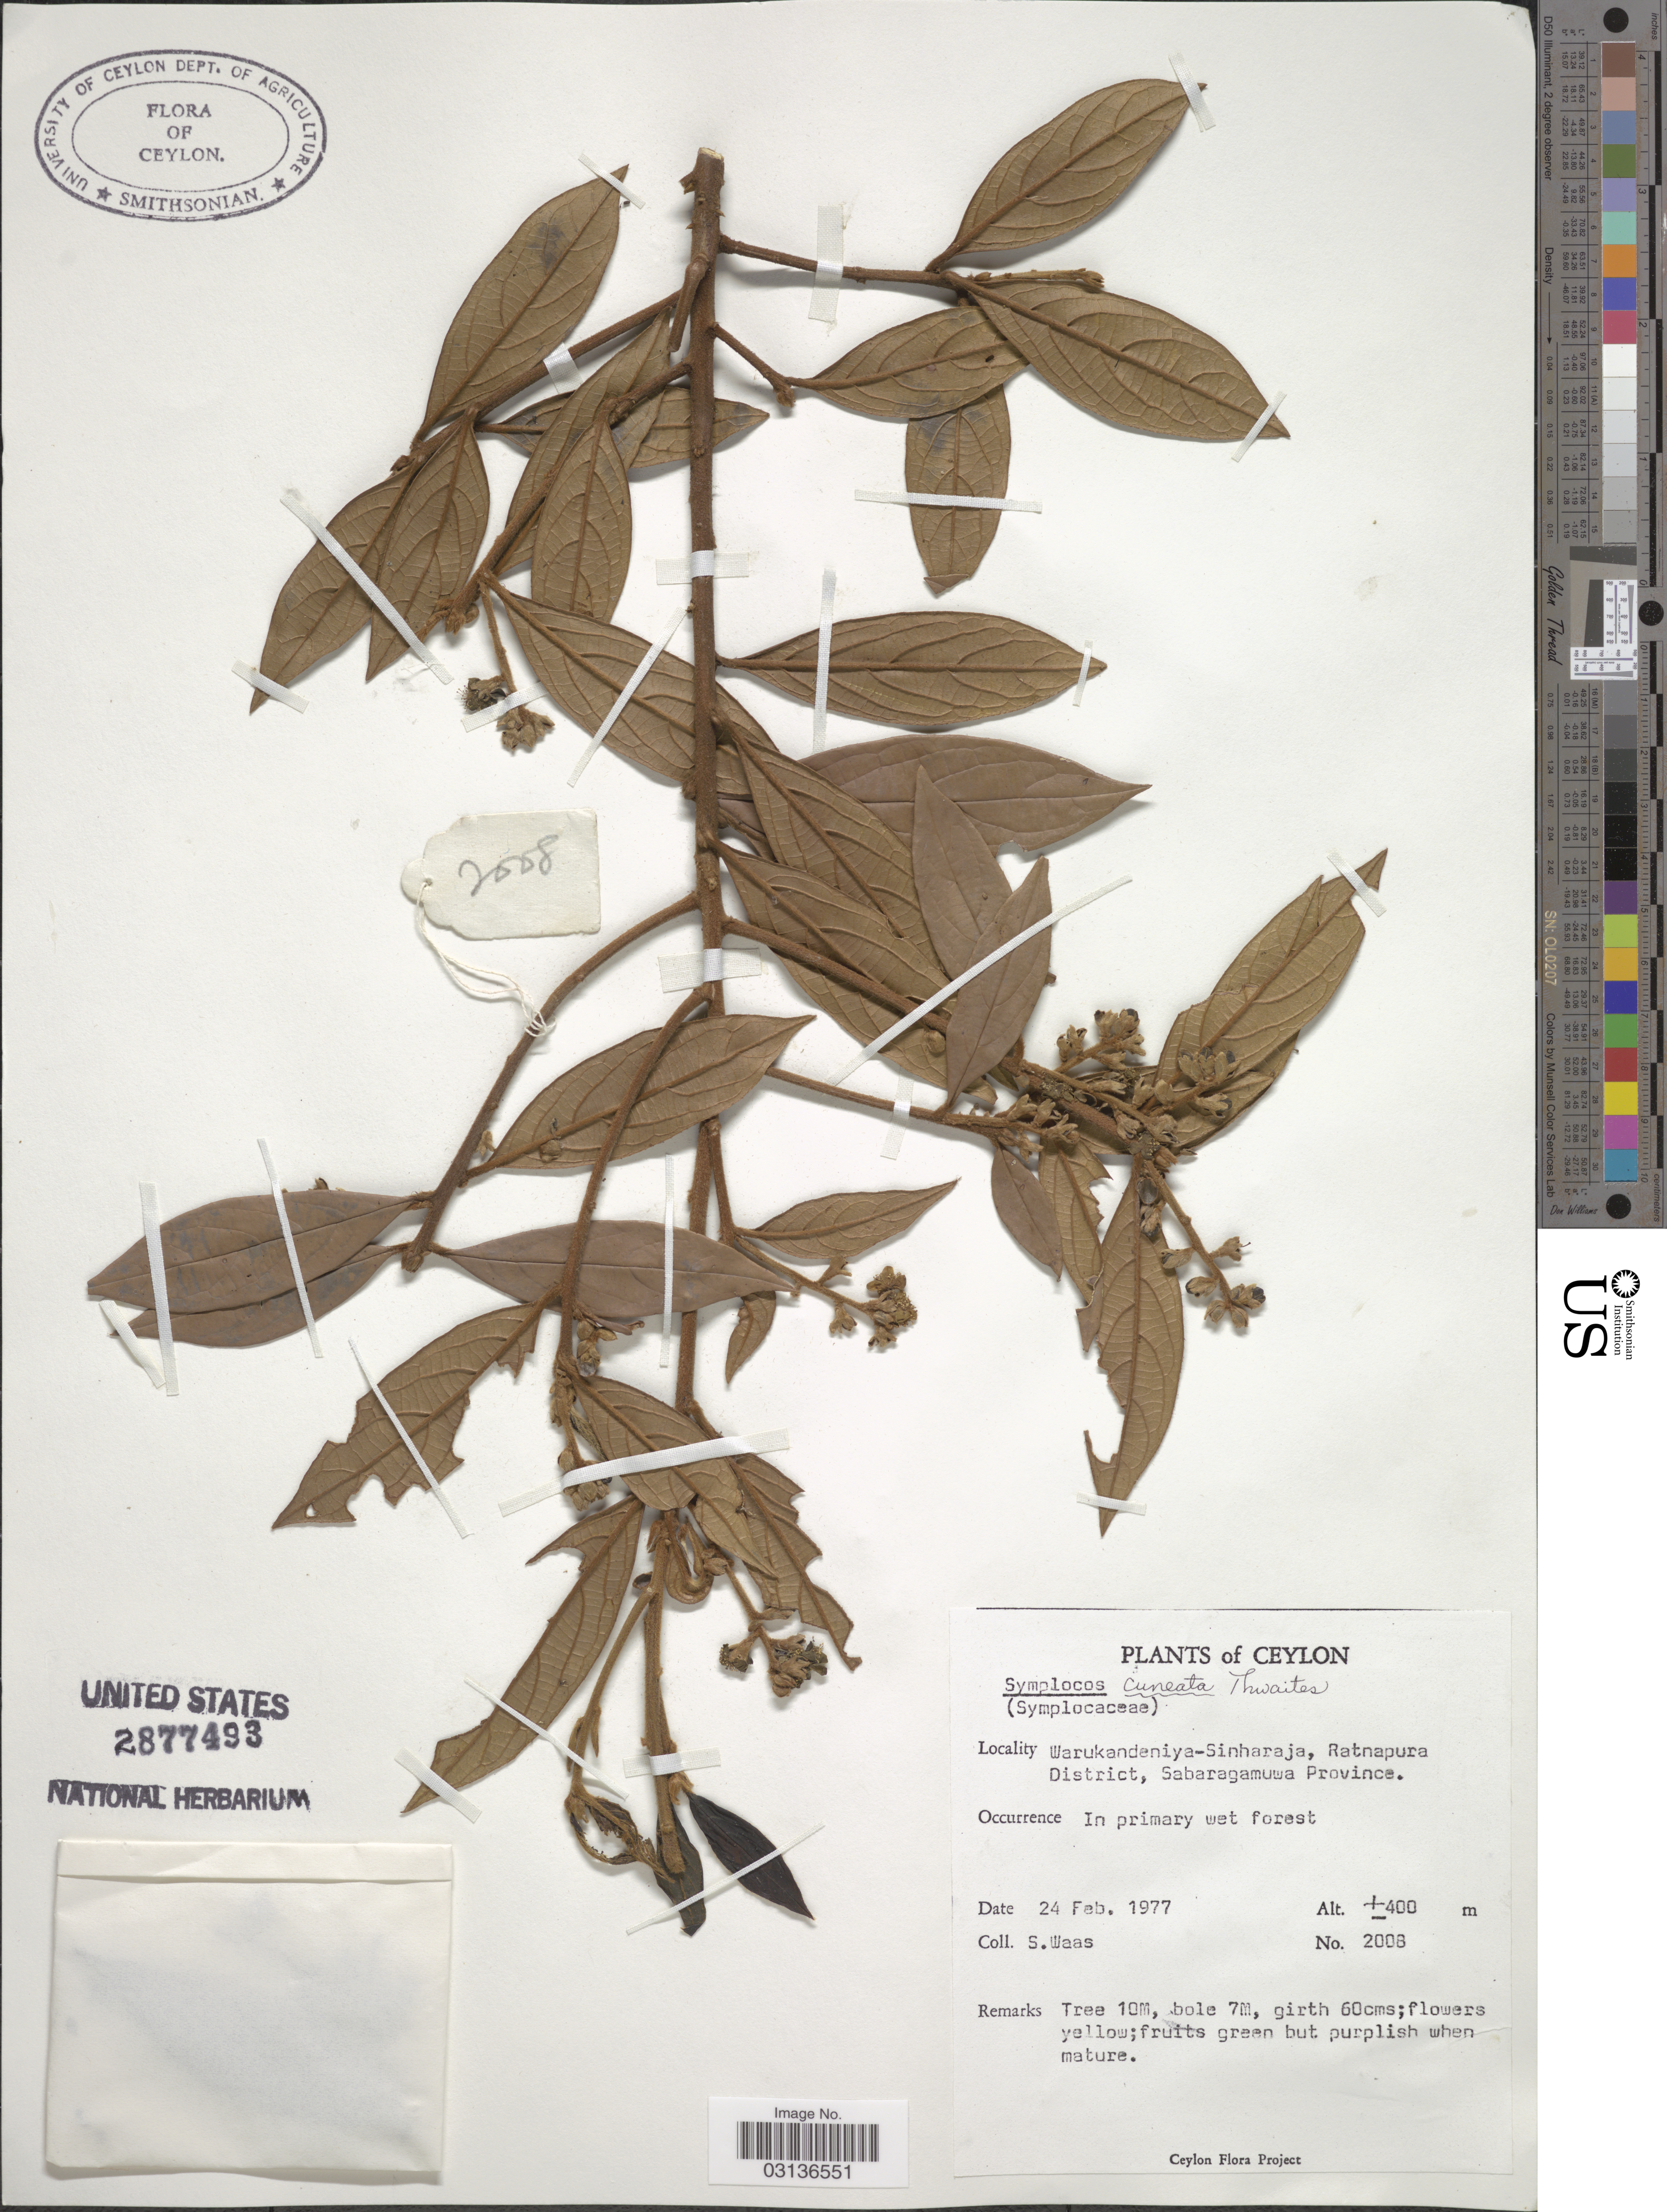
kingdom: Plantae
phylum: Tracheophyta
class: Magnoliopsida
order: Ericales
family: Symplocaceae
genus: Symplocos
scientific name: Symplocos cuneata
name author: Thwaites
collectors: S. Waas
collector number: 2008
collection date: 1977-02-24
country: Sri Lanka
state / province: Sabaragamuwa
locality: Ceylon. Warukandeniya-Sinharaja, Ratnapurab District.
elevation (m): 400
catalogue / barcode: US 2877493